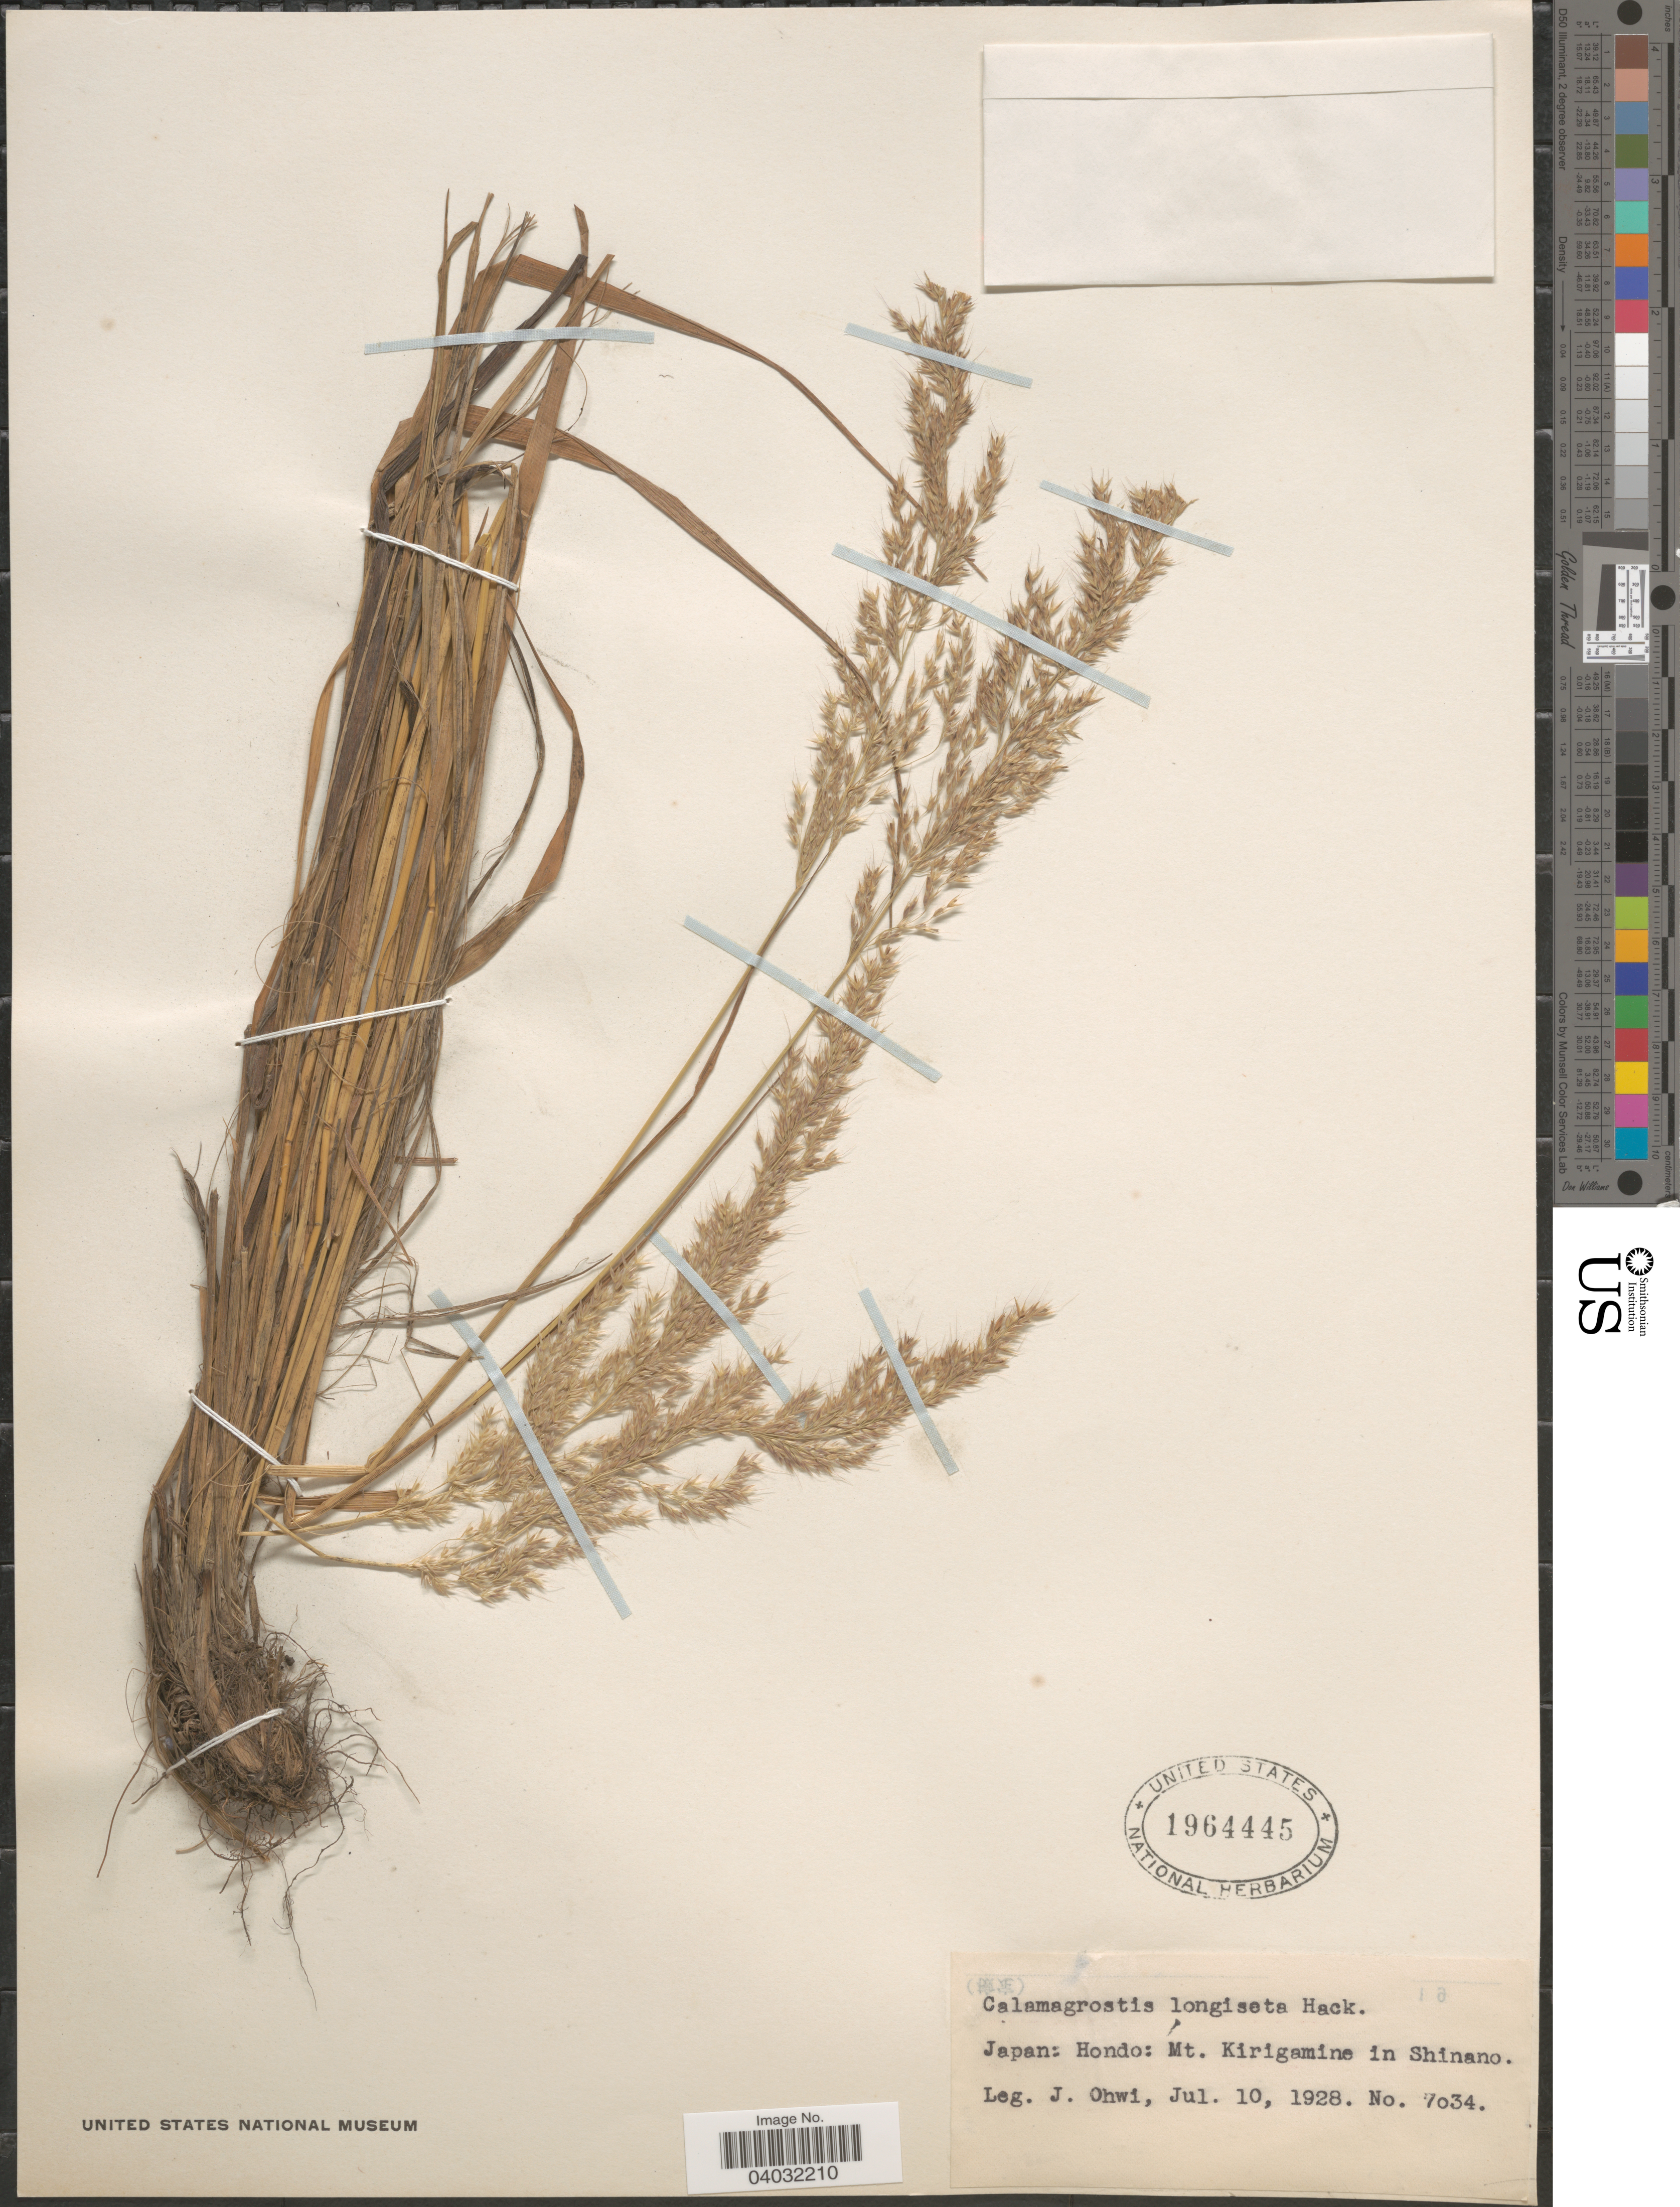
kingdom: Plantae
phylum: Tracheophyta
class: Liliopsida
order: Poales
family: Poaceae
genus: Calamagrostis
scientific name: Calamagrostis longiseta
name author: Hack.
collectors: J. Ohwi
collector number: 7o34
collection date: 1928-07-10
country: Japan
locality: Hondo: Mt. Kirigamine in Shinano.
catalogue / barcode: US 1964445